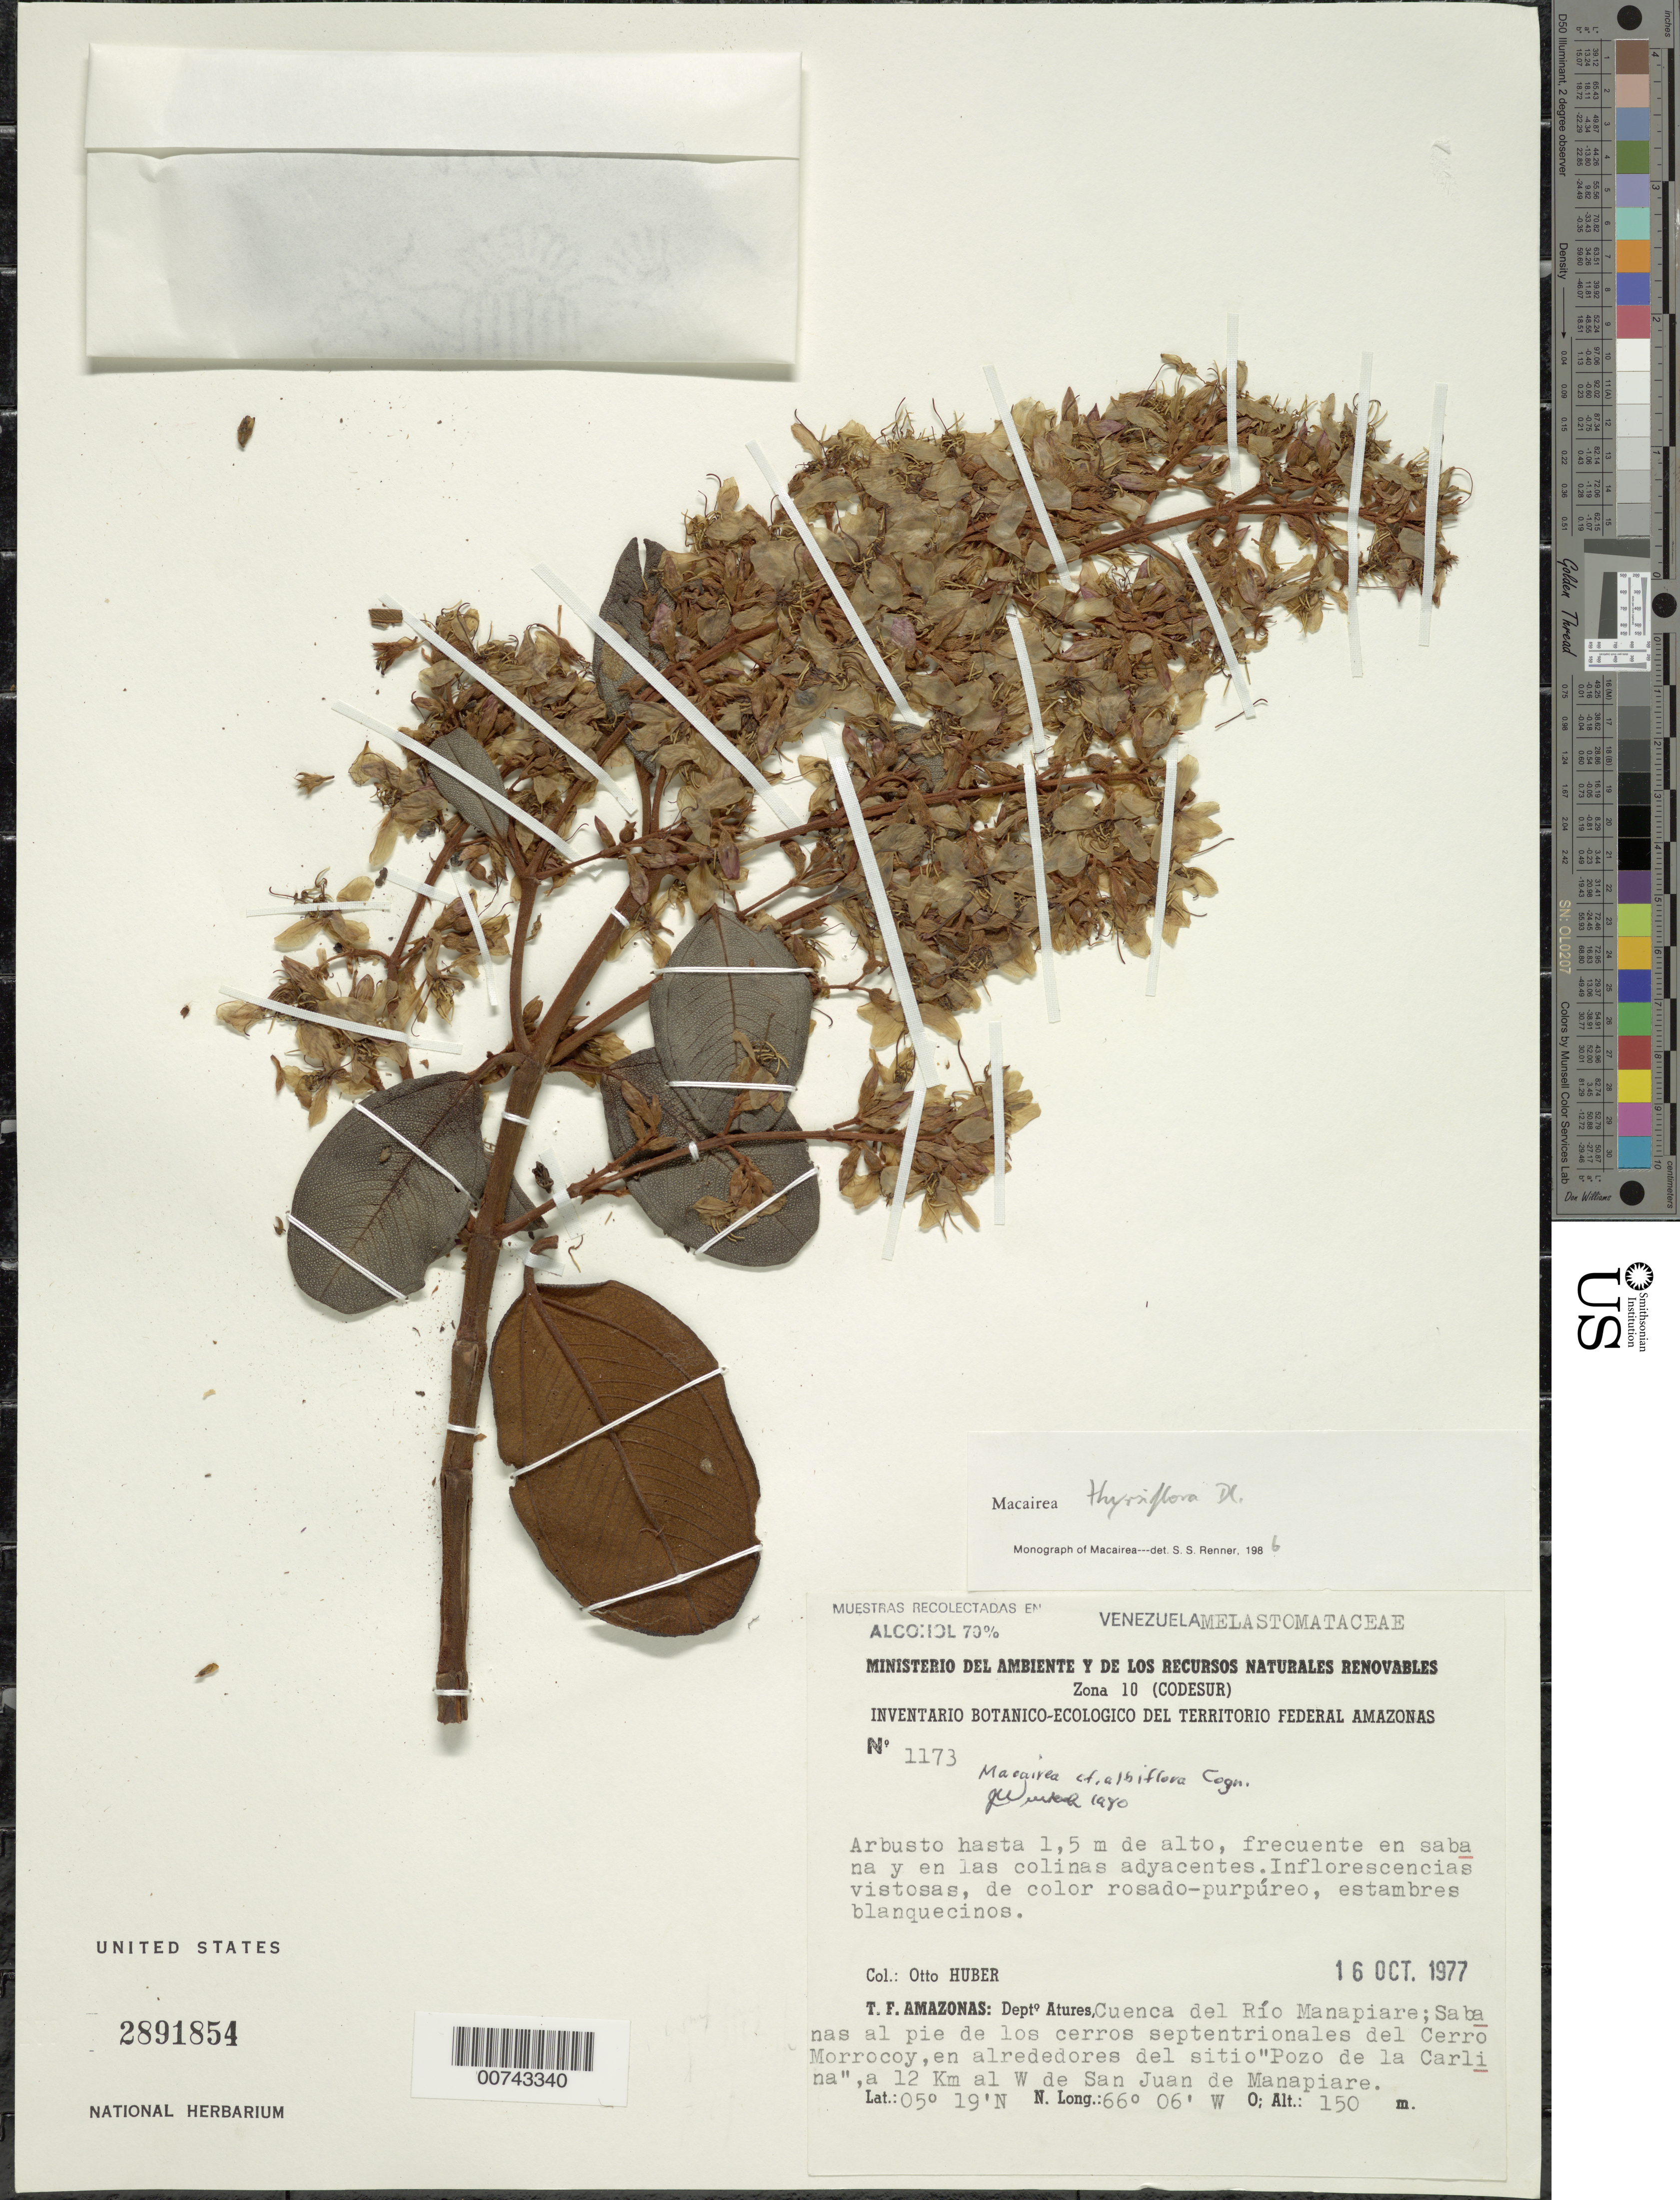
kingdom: Plantae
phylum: Tracheophyta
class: Magnoliopsida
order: Myrtales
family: Melastomataceae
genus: Macairea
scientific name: Macairea thyrsiflora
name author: DC.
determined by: Nunes da Silva, Diego, (RB), Jardim Botanico do Rio de Janeiro - Herbario (BRAZIL)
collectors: O. Huber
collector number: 1173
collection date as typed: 16-Oct-77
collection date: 1977-10-16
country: Venezuela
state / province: Amazonas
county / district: Atures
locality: Río Manapiare, cuenca, ±12 km W de San Juan de Manapiare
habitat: Wet sandy savanna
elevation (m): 150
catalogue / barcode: US 2891854